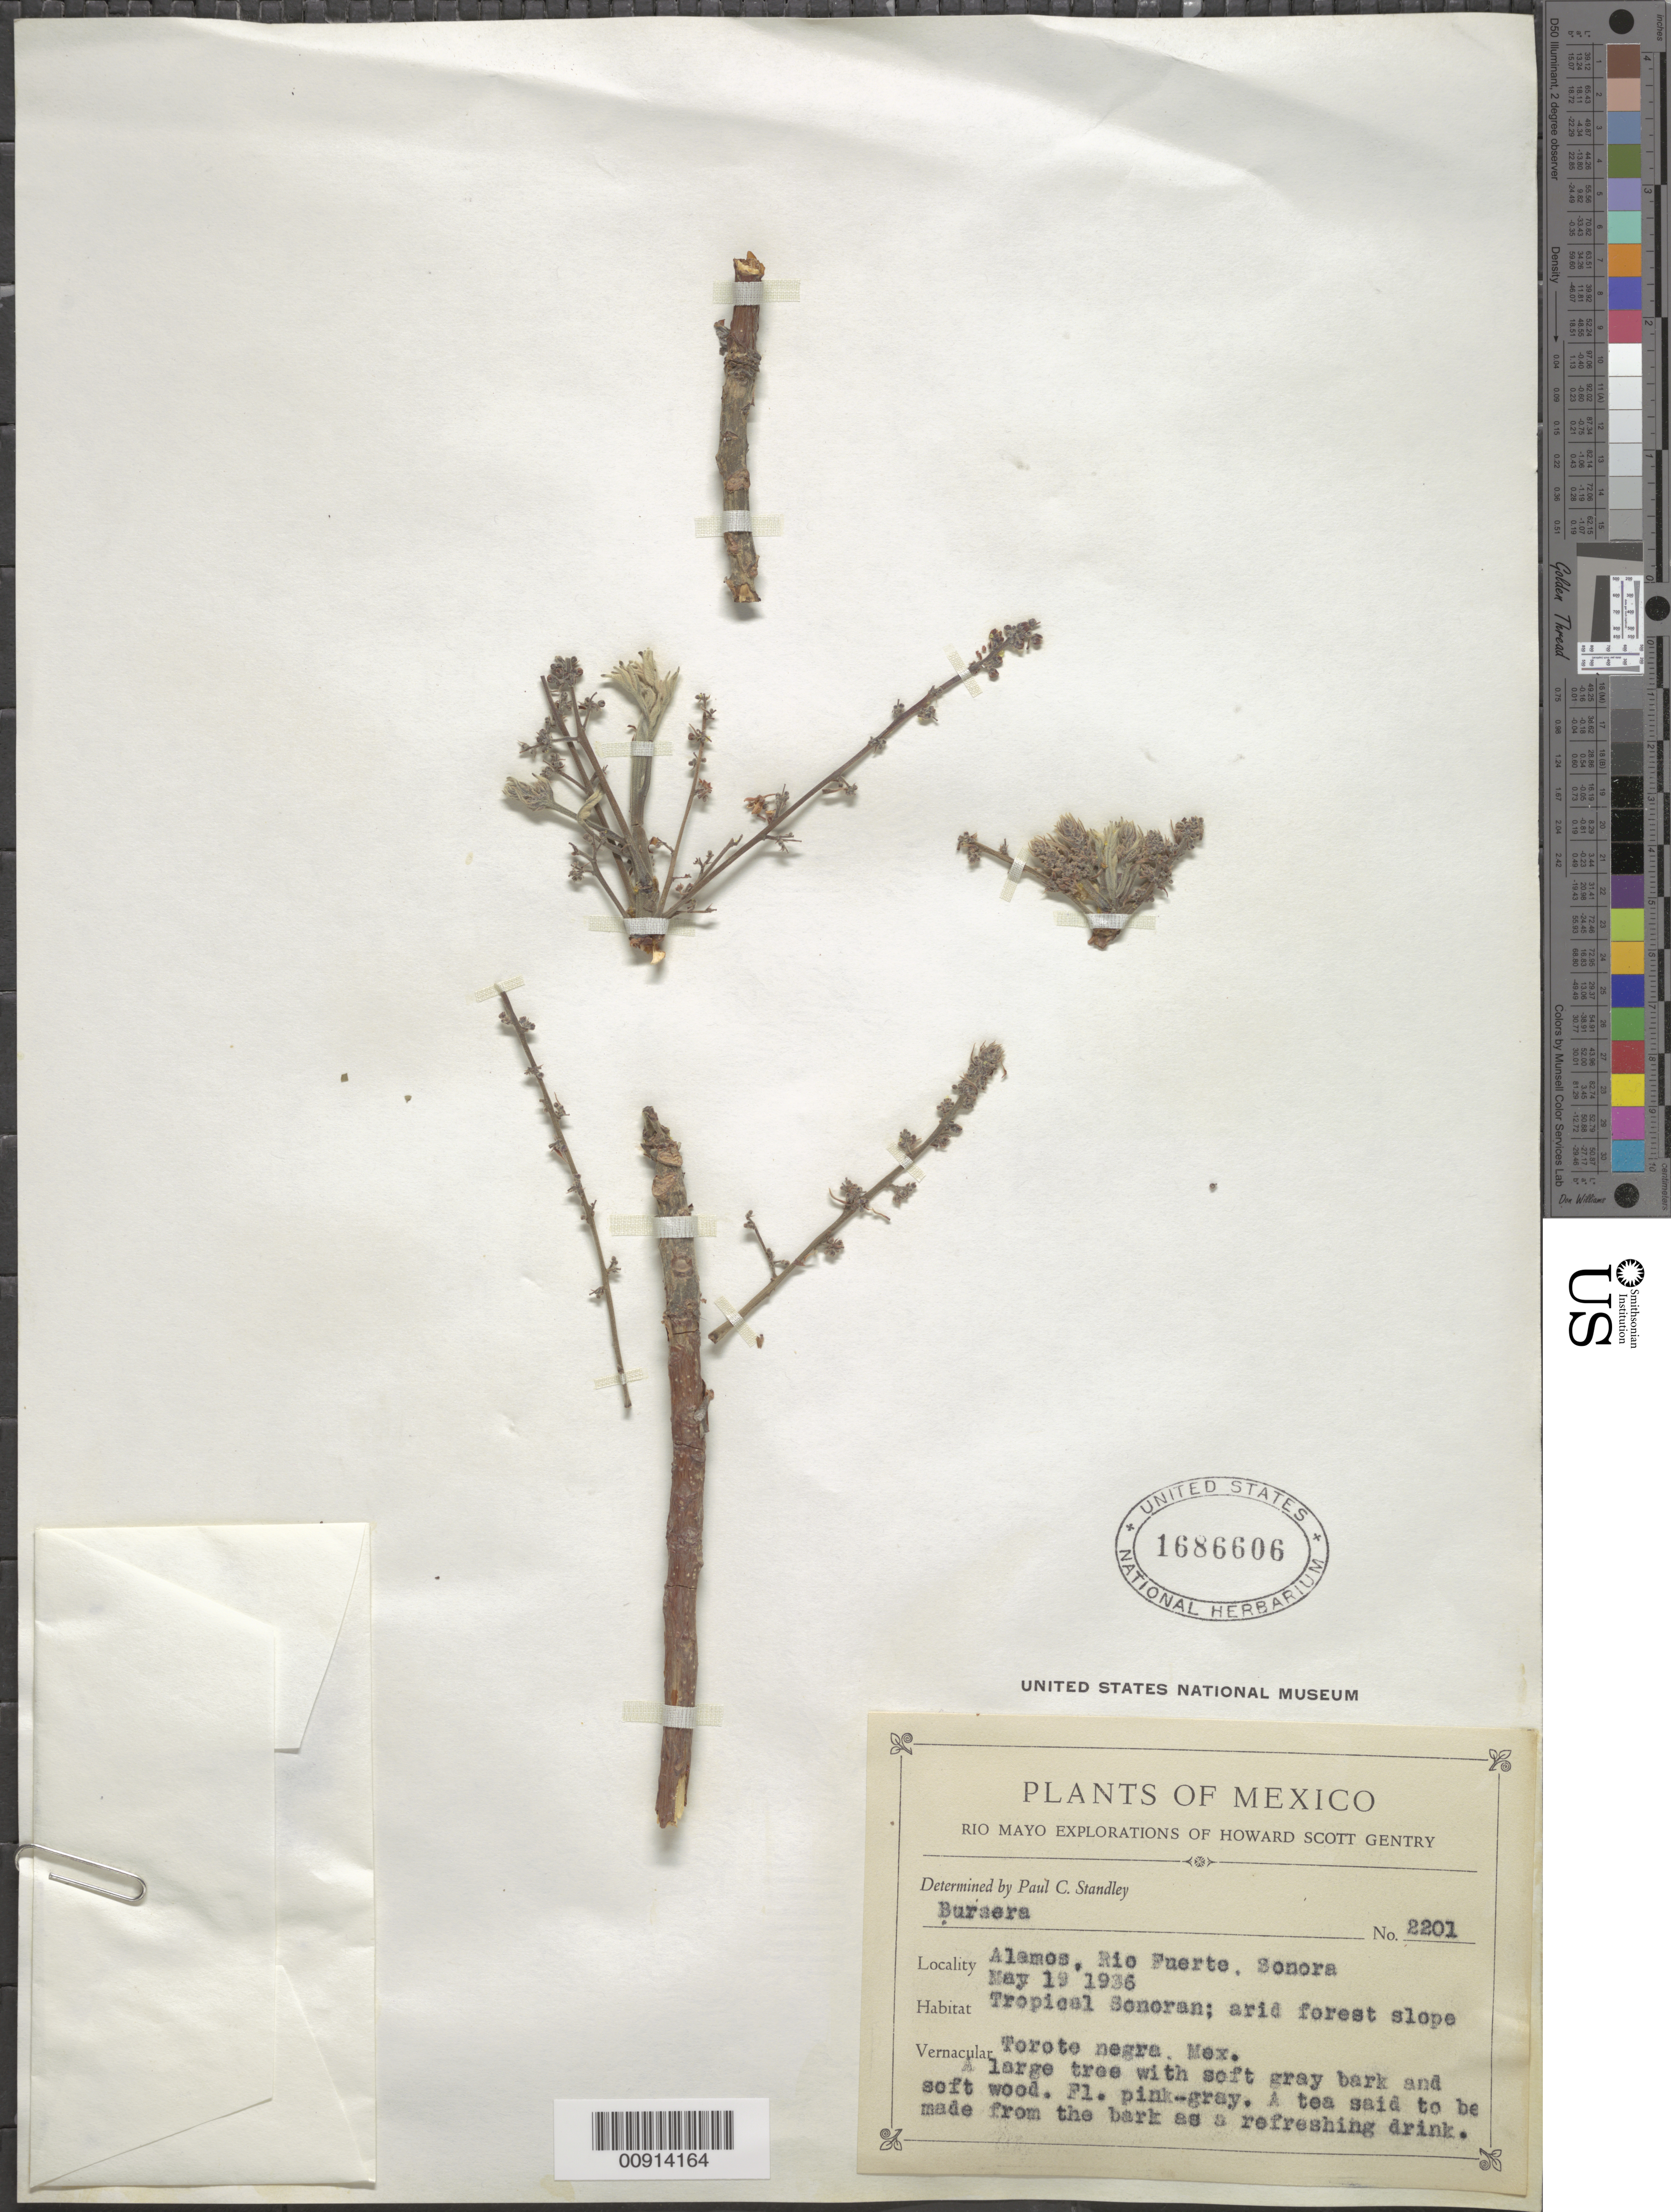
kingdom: Plantae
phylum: Tracheophyta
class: Magnoliopsida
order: Sapindales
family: Burseraceae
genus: Bursera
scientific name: Bursera sp.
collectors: H. S. Gentry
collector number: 2201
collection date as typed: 19 May 1936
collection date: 1936-05-19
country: Mexico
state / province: Sonora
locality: Alamos, Río Fuerte, Sonora.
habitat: Tropical Sonoran; arid forest slope.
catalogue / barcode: US 1686606